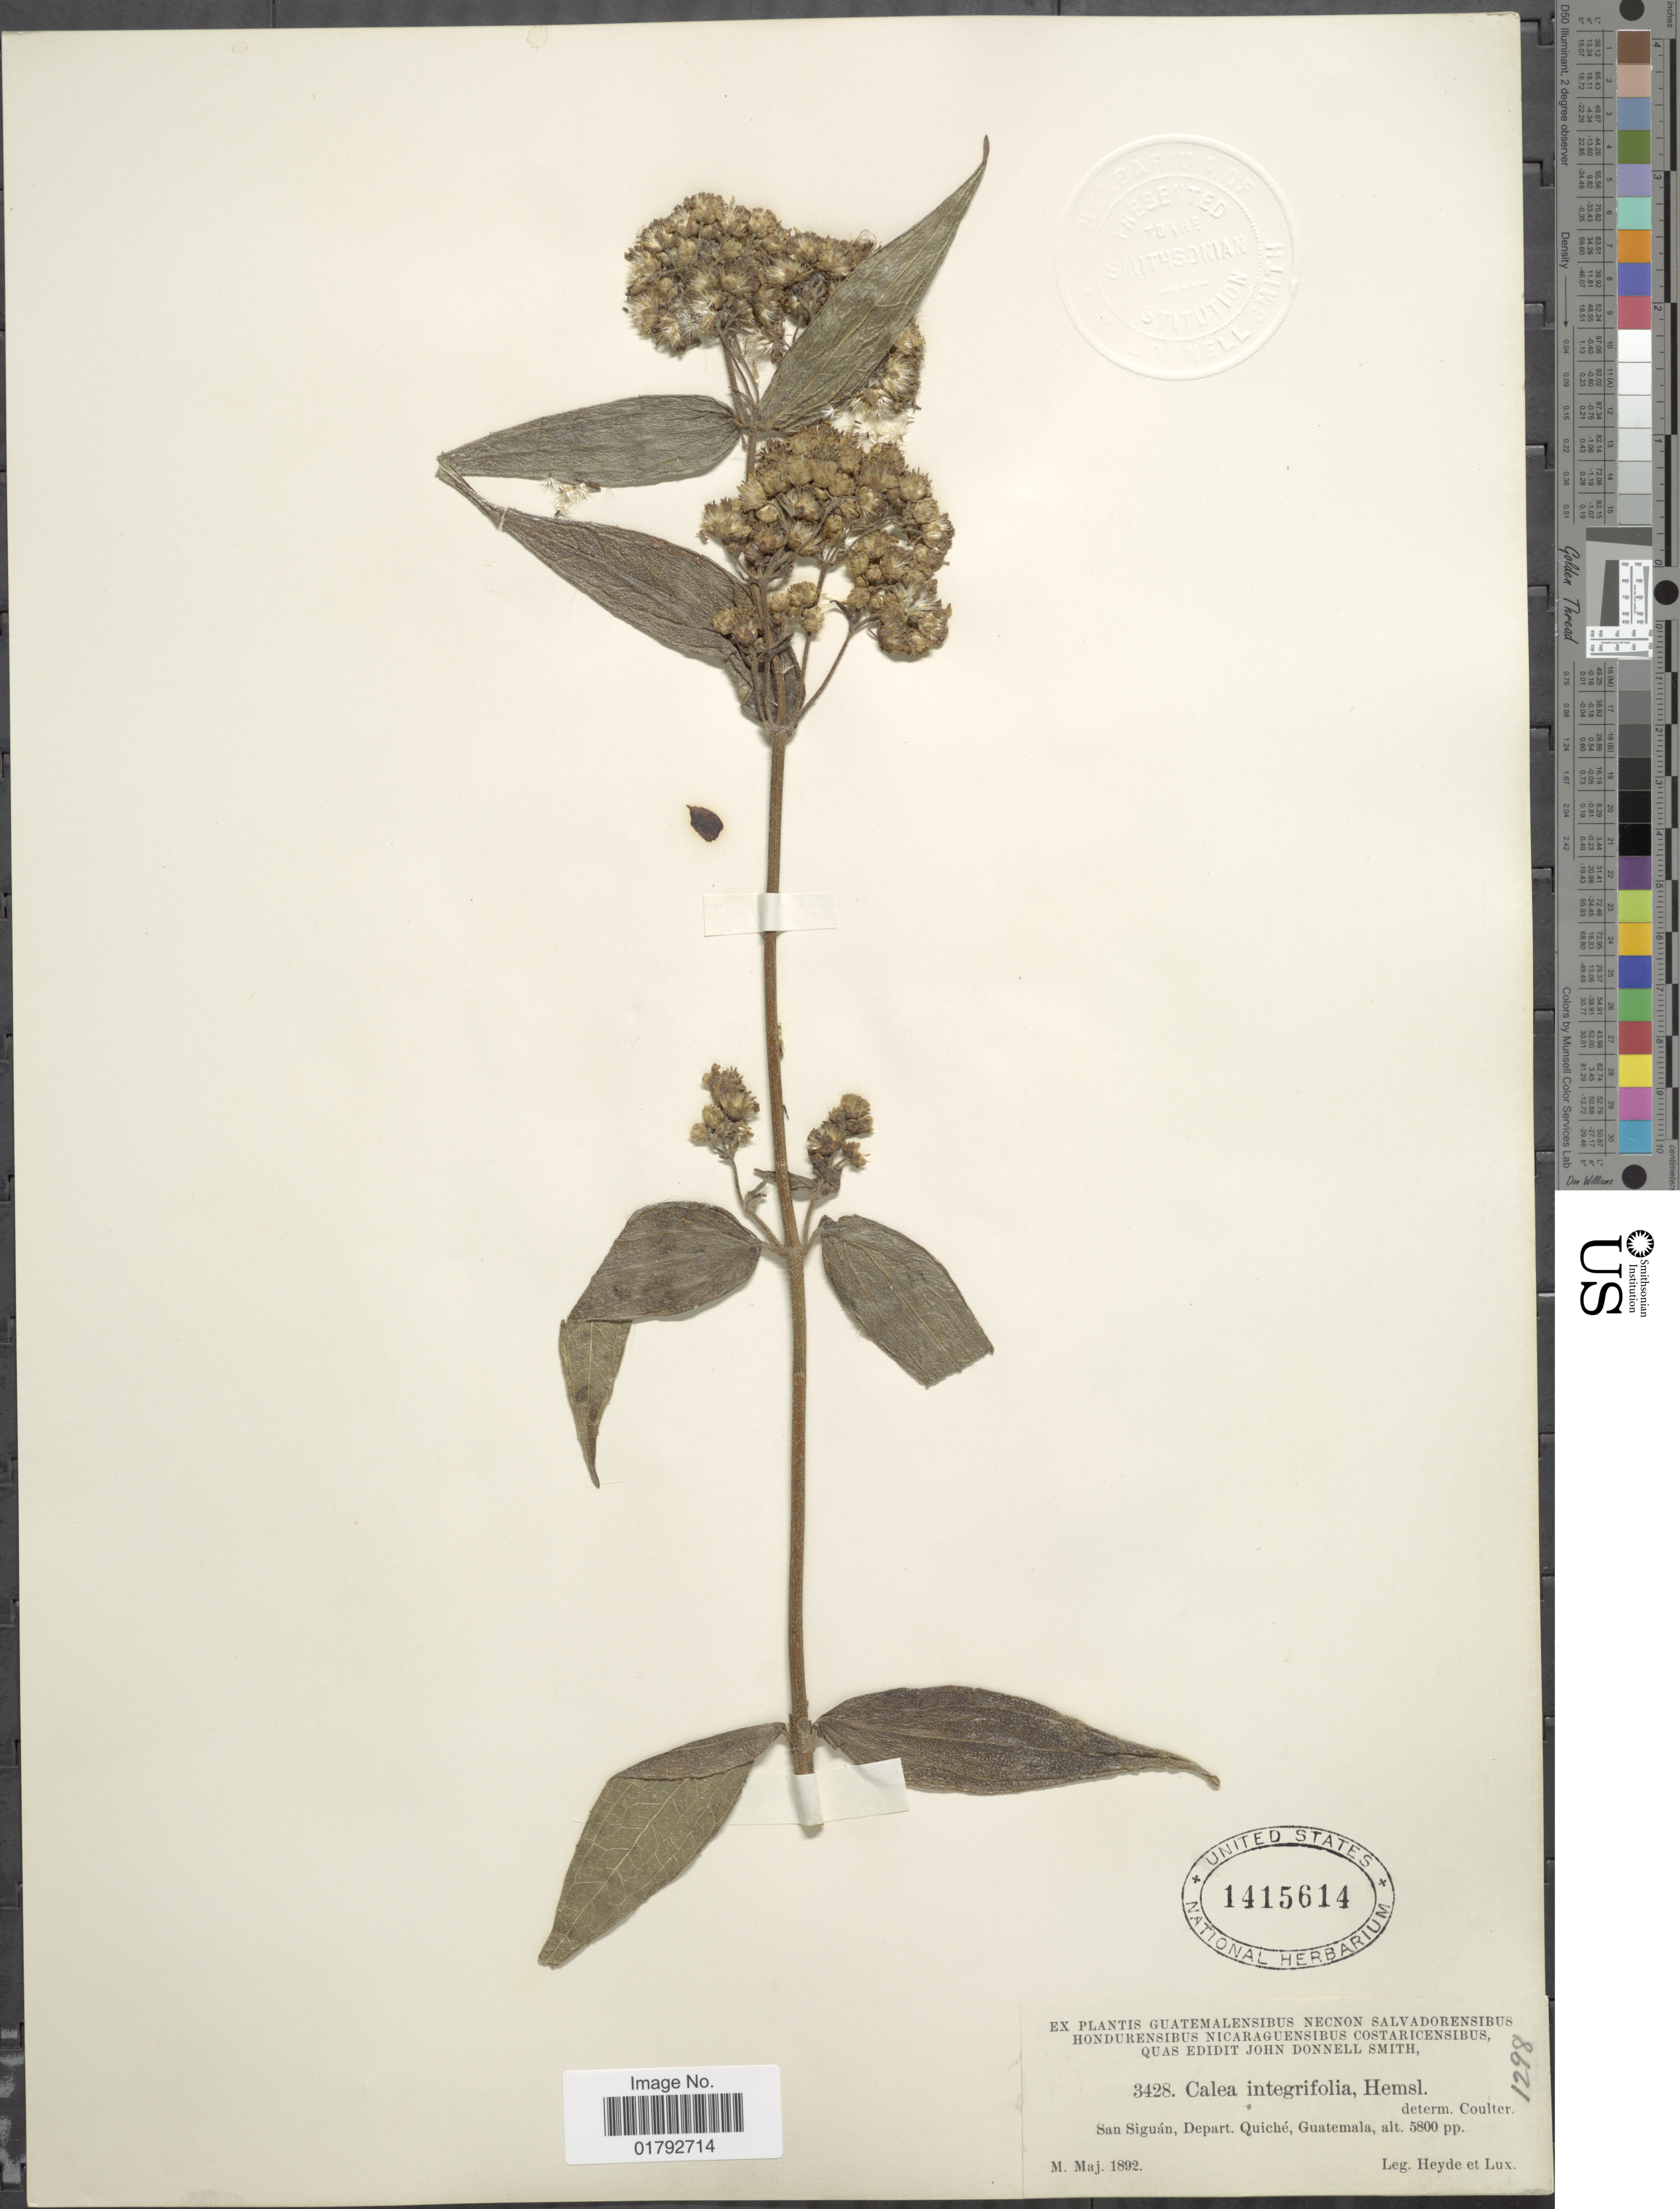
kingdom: Plantae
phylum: Tracheophyta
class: Magnoliopsida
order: Asterales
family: Asteraceae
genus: Alloispermum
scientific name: Alloispermum integrifolium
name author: (DC.) H. Rob.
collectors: Heyde & Lux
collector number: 3428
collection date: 1892-05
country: Guatemala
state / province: El Quiché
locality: San Siguan, Depart. Quiche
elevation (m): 1768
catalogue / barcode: US 1415614